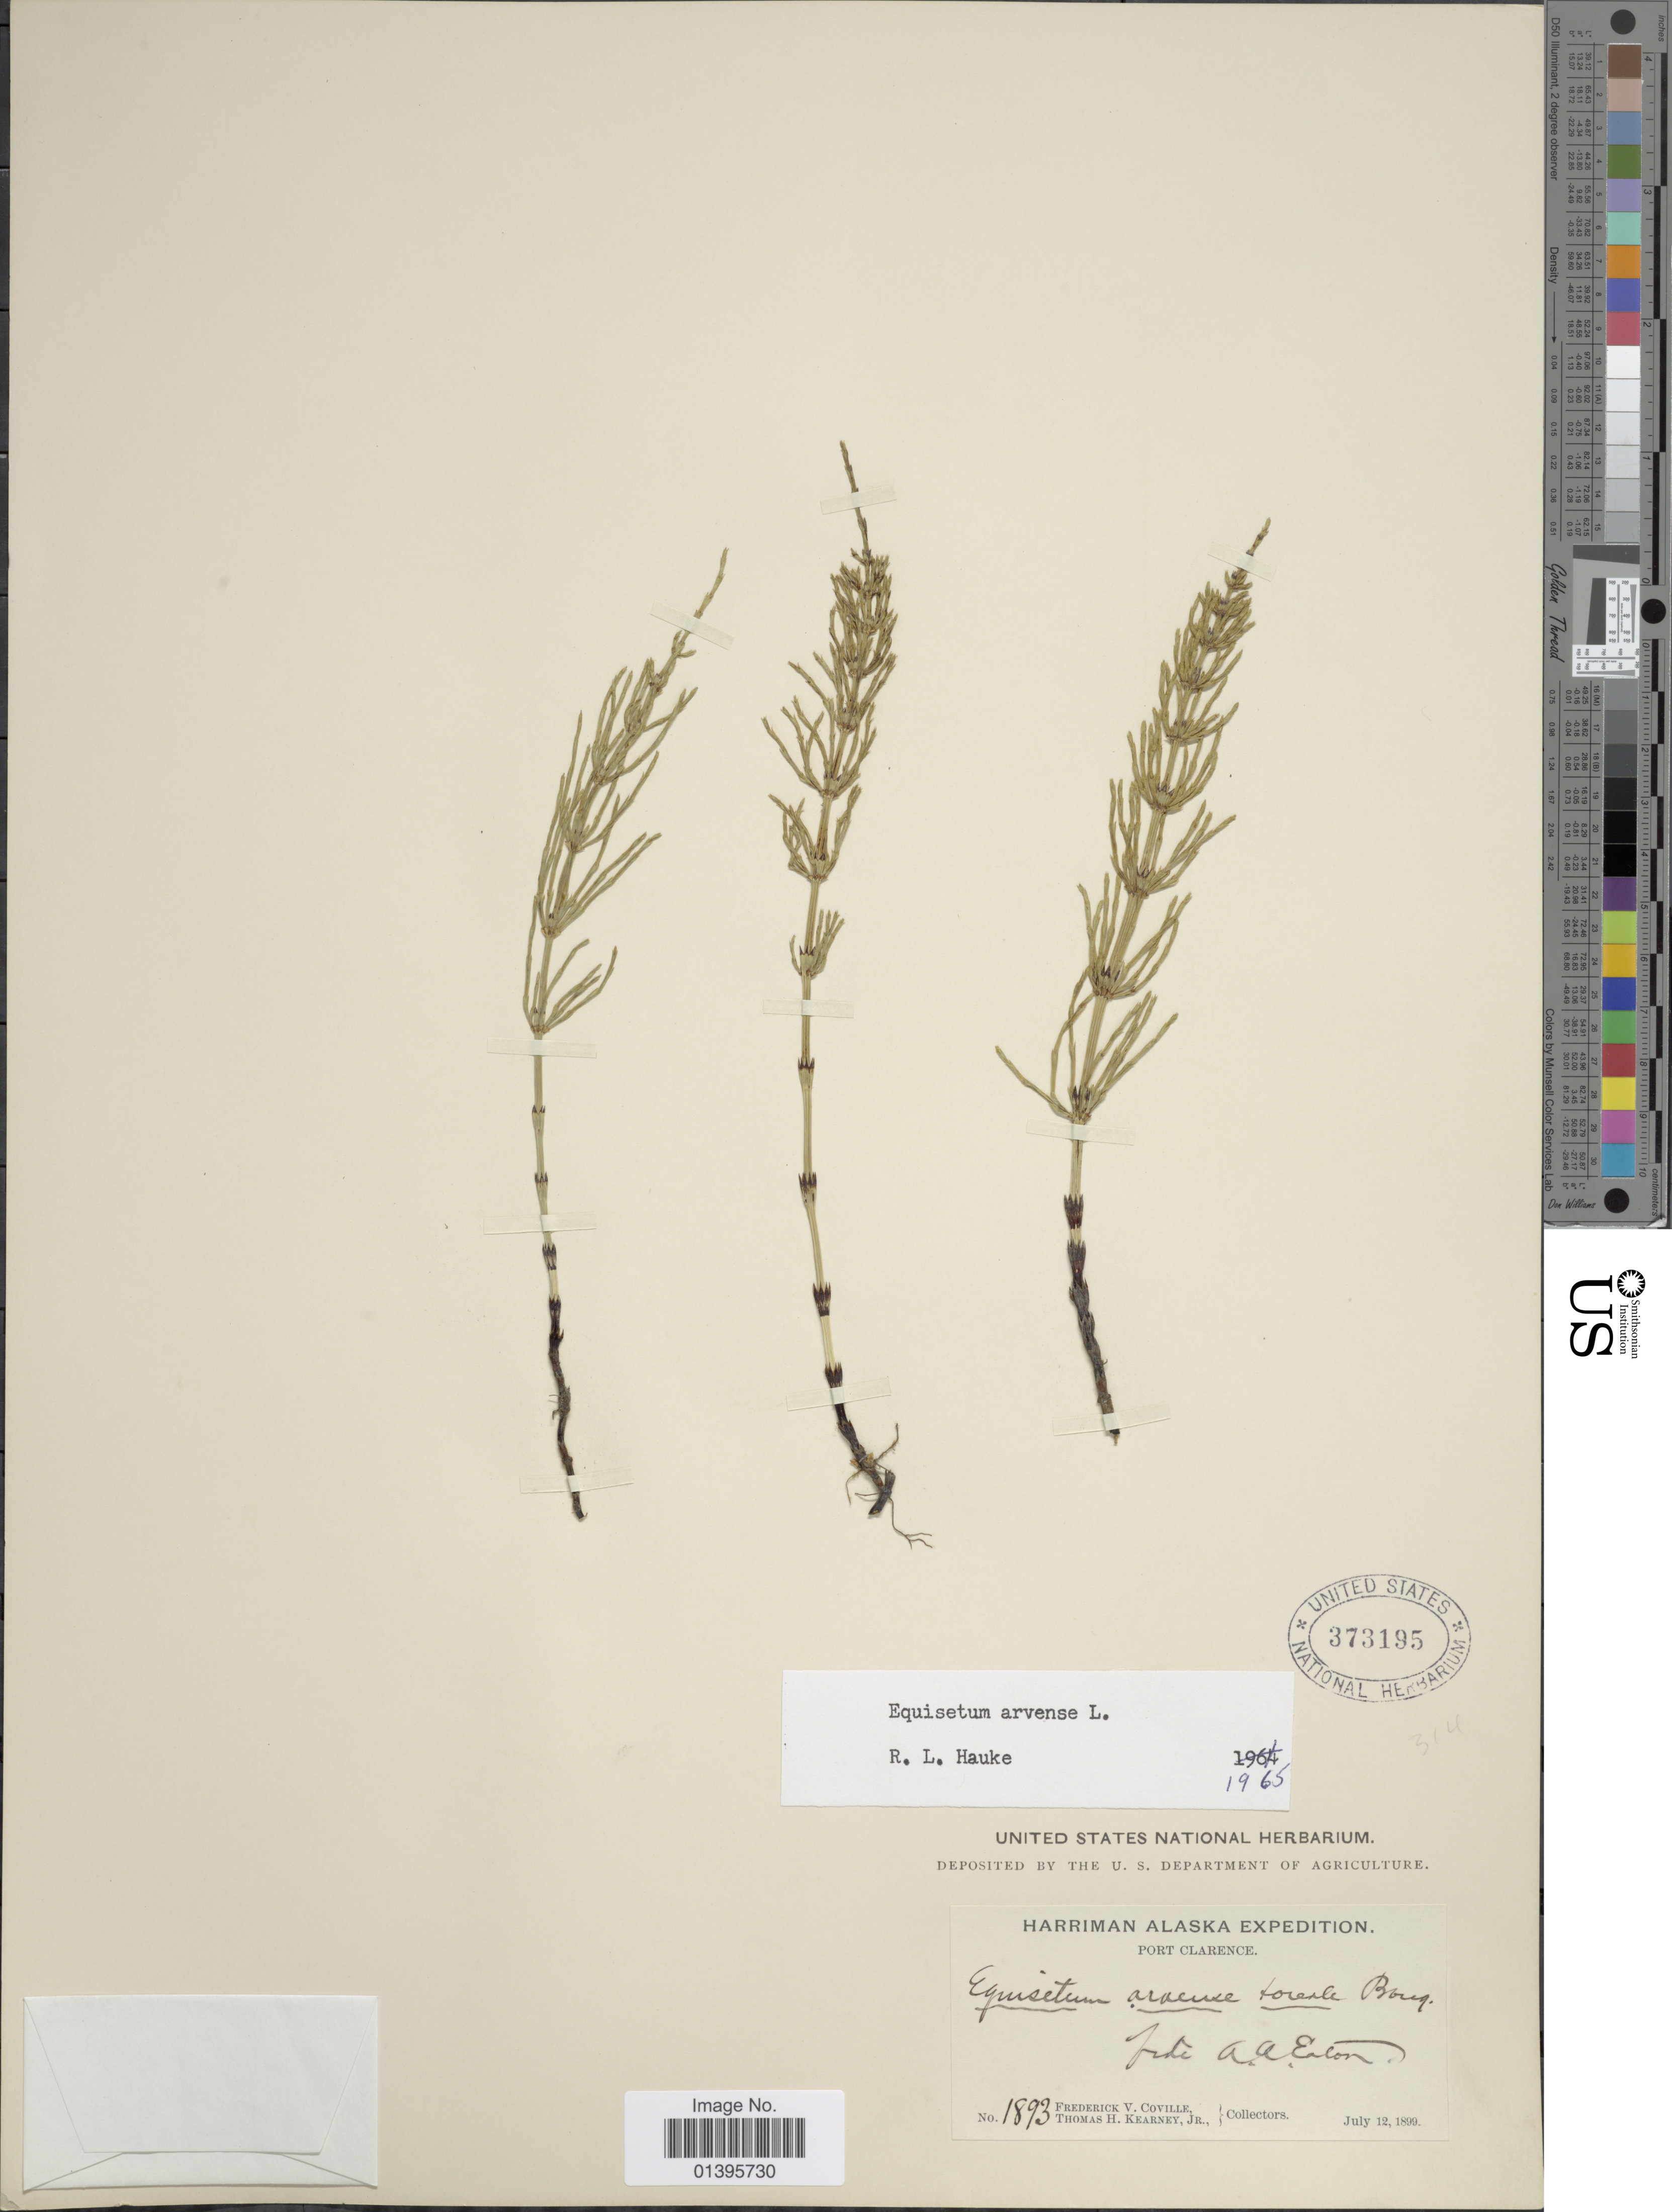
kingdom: Plantae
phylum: Tracheophyta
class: Polypodiopsida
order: Equisetales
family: Equisetaceae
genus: Equisetum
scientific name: Equisetum arvense var. boreale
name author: (Bong.) Rupr.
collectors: F. V. Coville & T. H. Kearney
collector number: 1893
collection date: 1899-07-12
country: United States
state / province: Alaska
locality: Port Clarence.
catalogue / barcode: US 373195